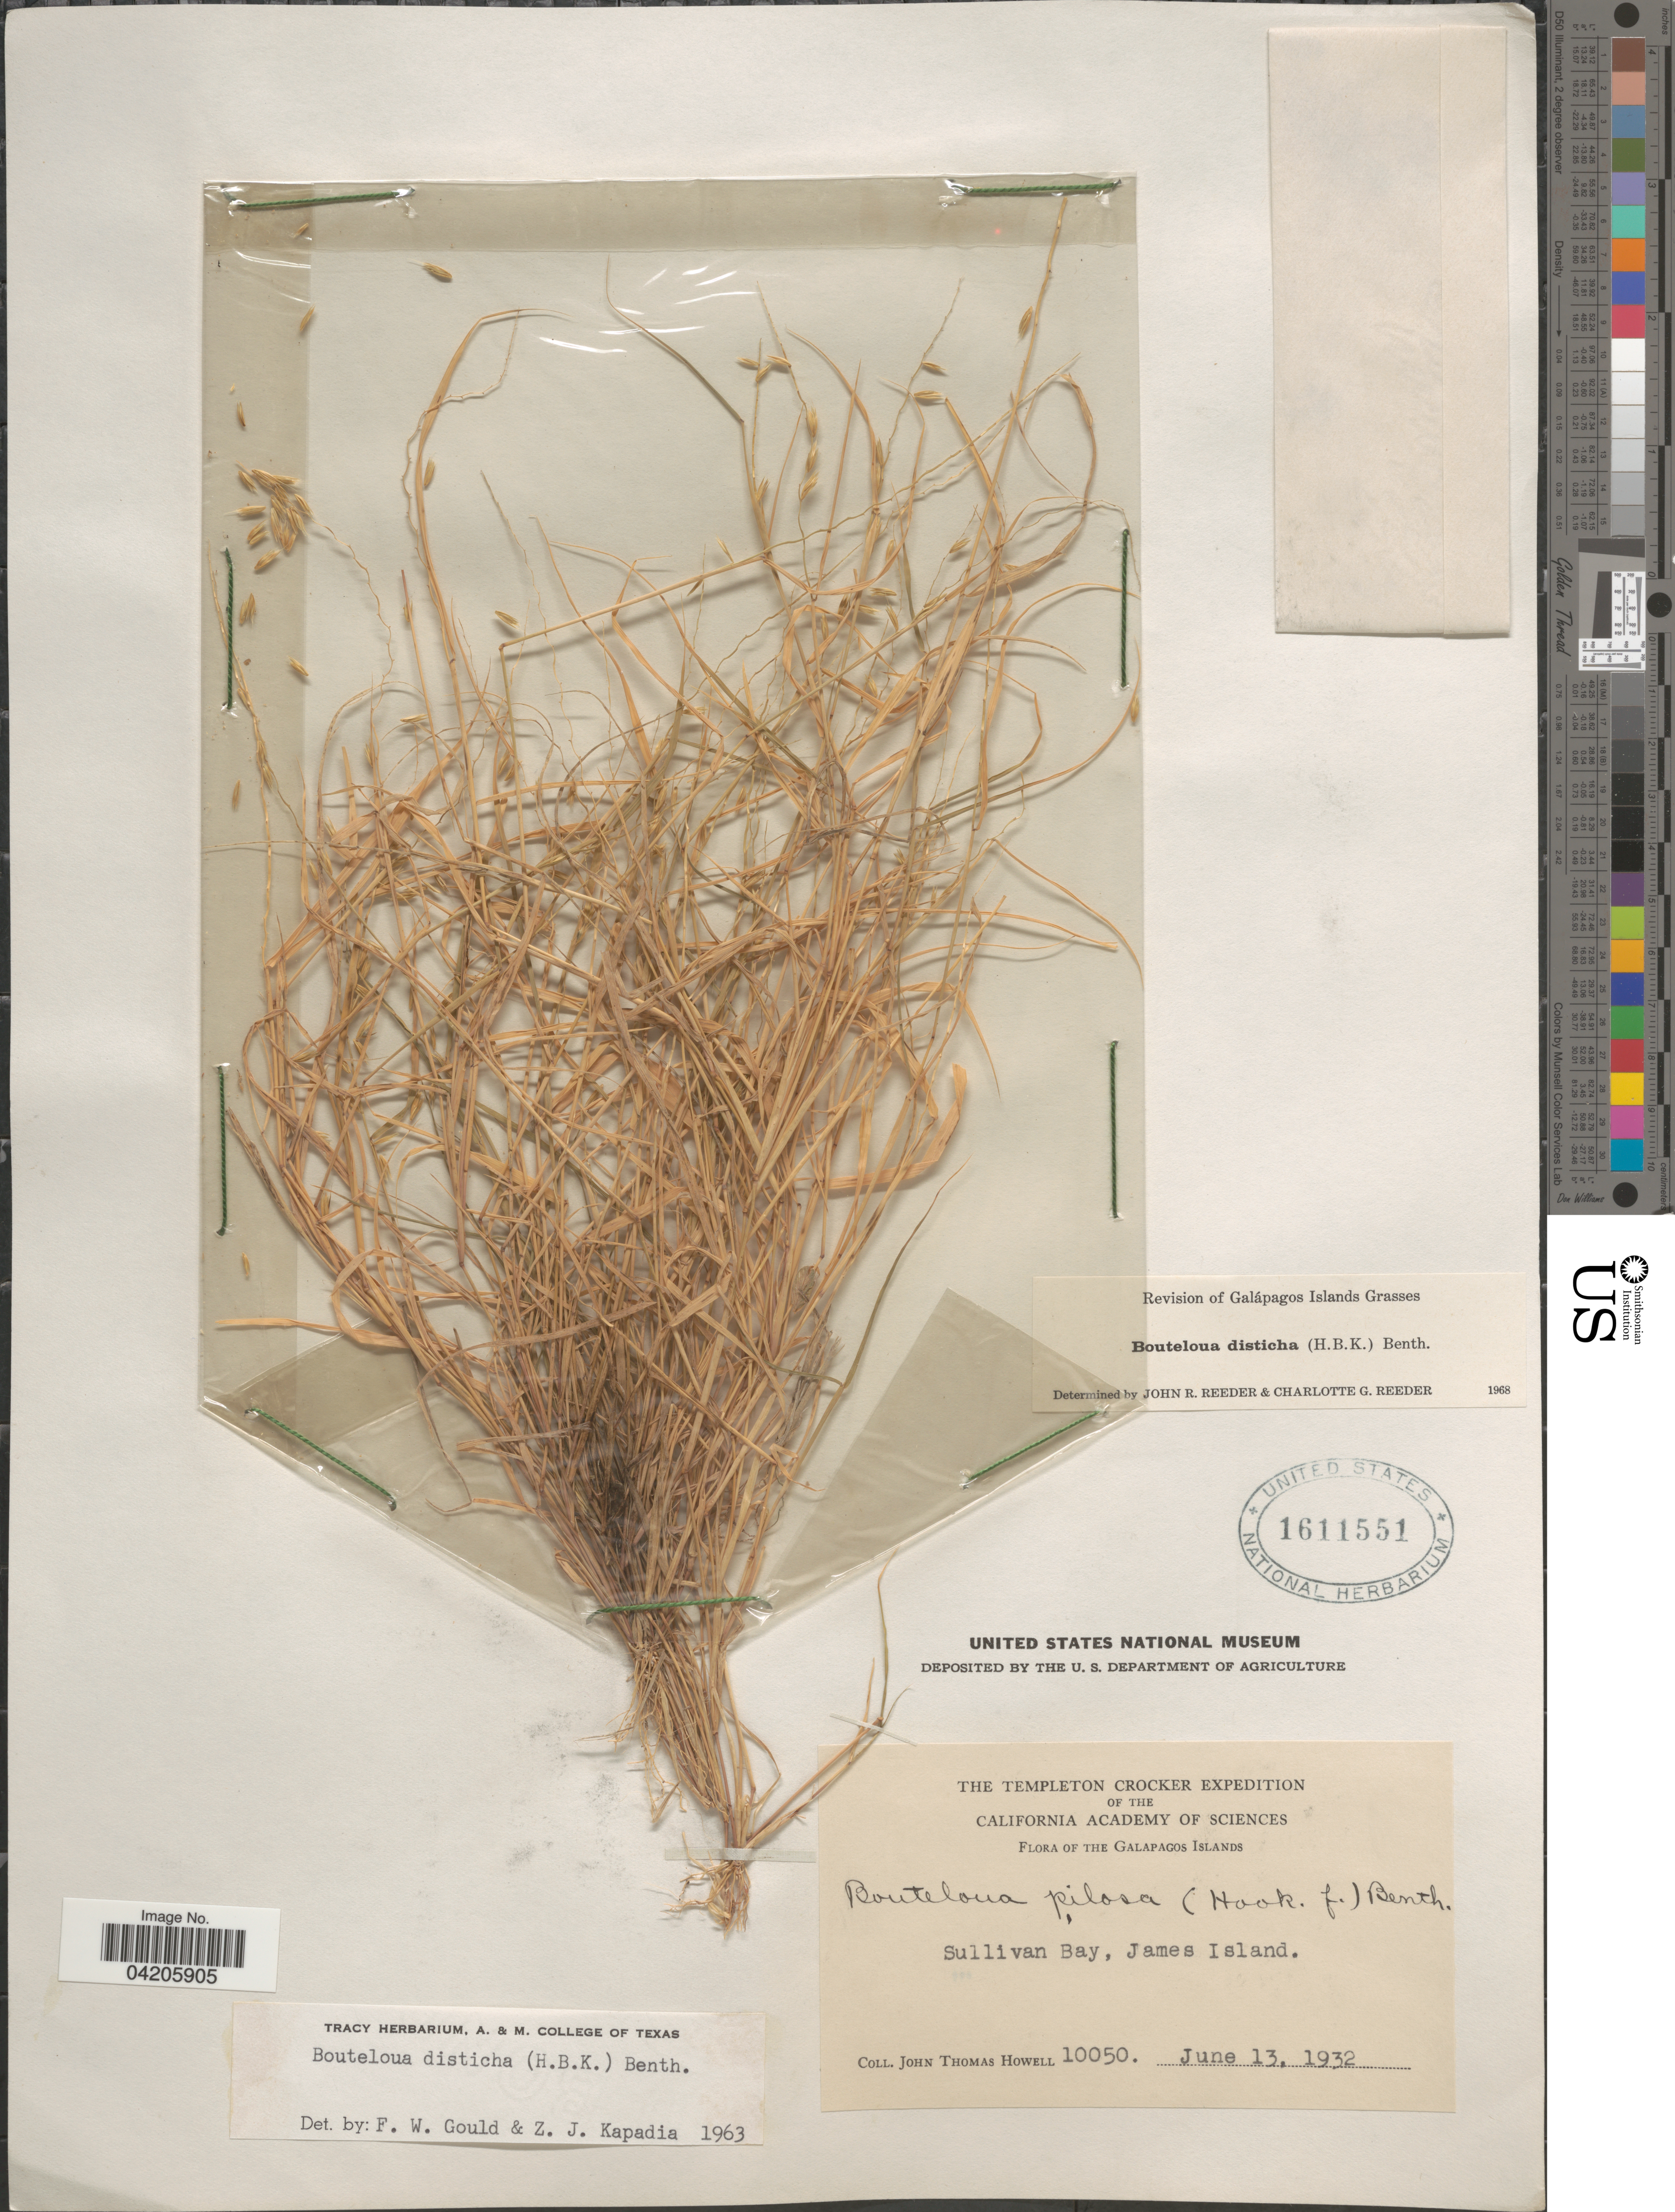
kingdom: Plantae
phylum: Tracheophyta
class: Liliopsida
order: Poales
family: Poaceae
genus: Bouteloua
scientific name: Bouteloua disticha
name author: (Kunth) Benth.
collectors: J. T. Howell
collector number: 10050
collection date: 1932-06-13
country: Ecuador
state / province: Colón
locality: The Templeton Crocker Expedition. Galapagos Islands. Sullivan Bay, James Island.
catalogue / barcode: US 1611551